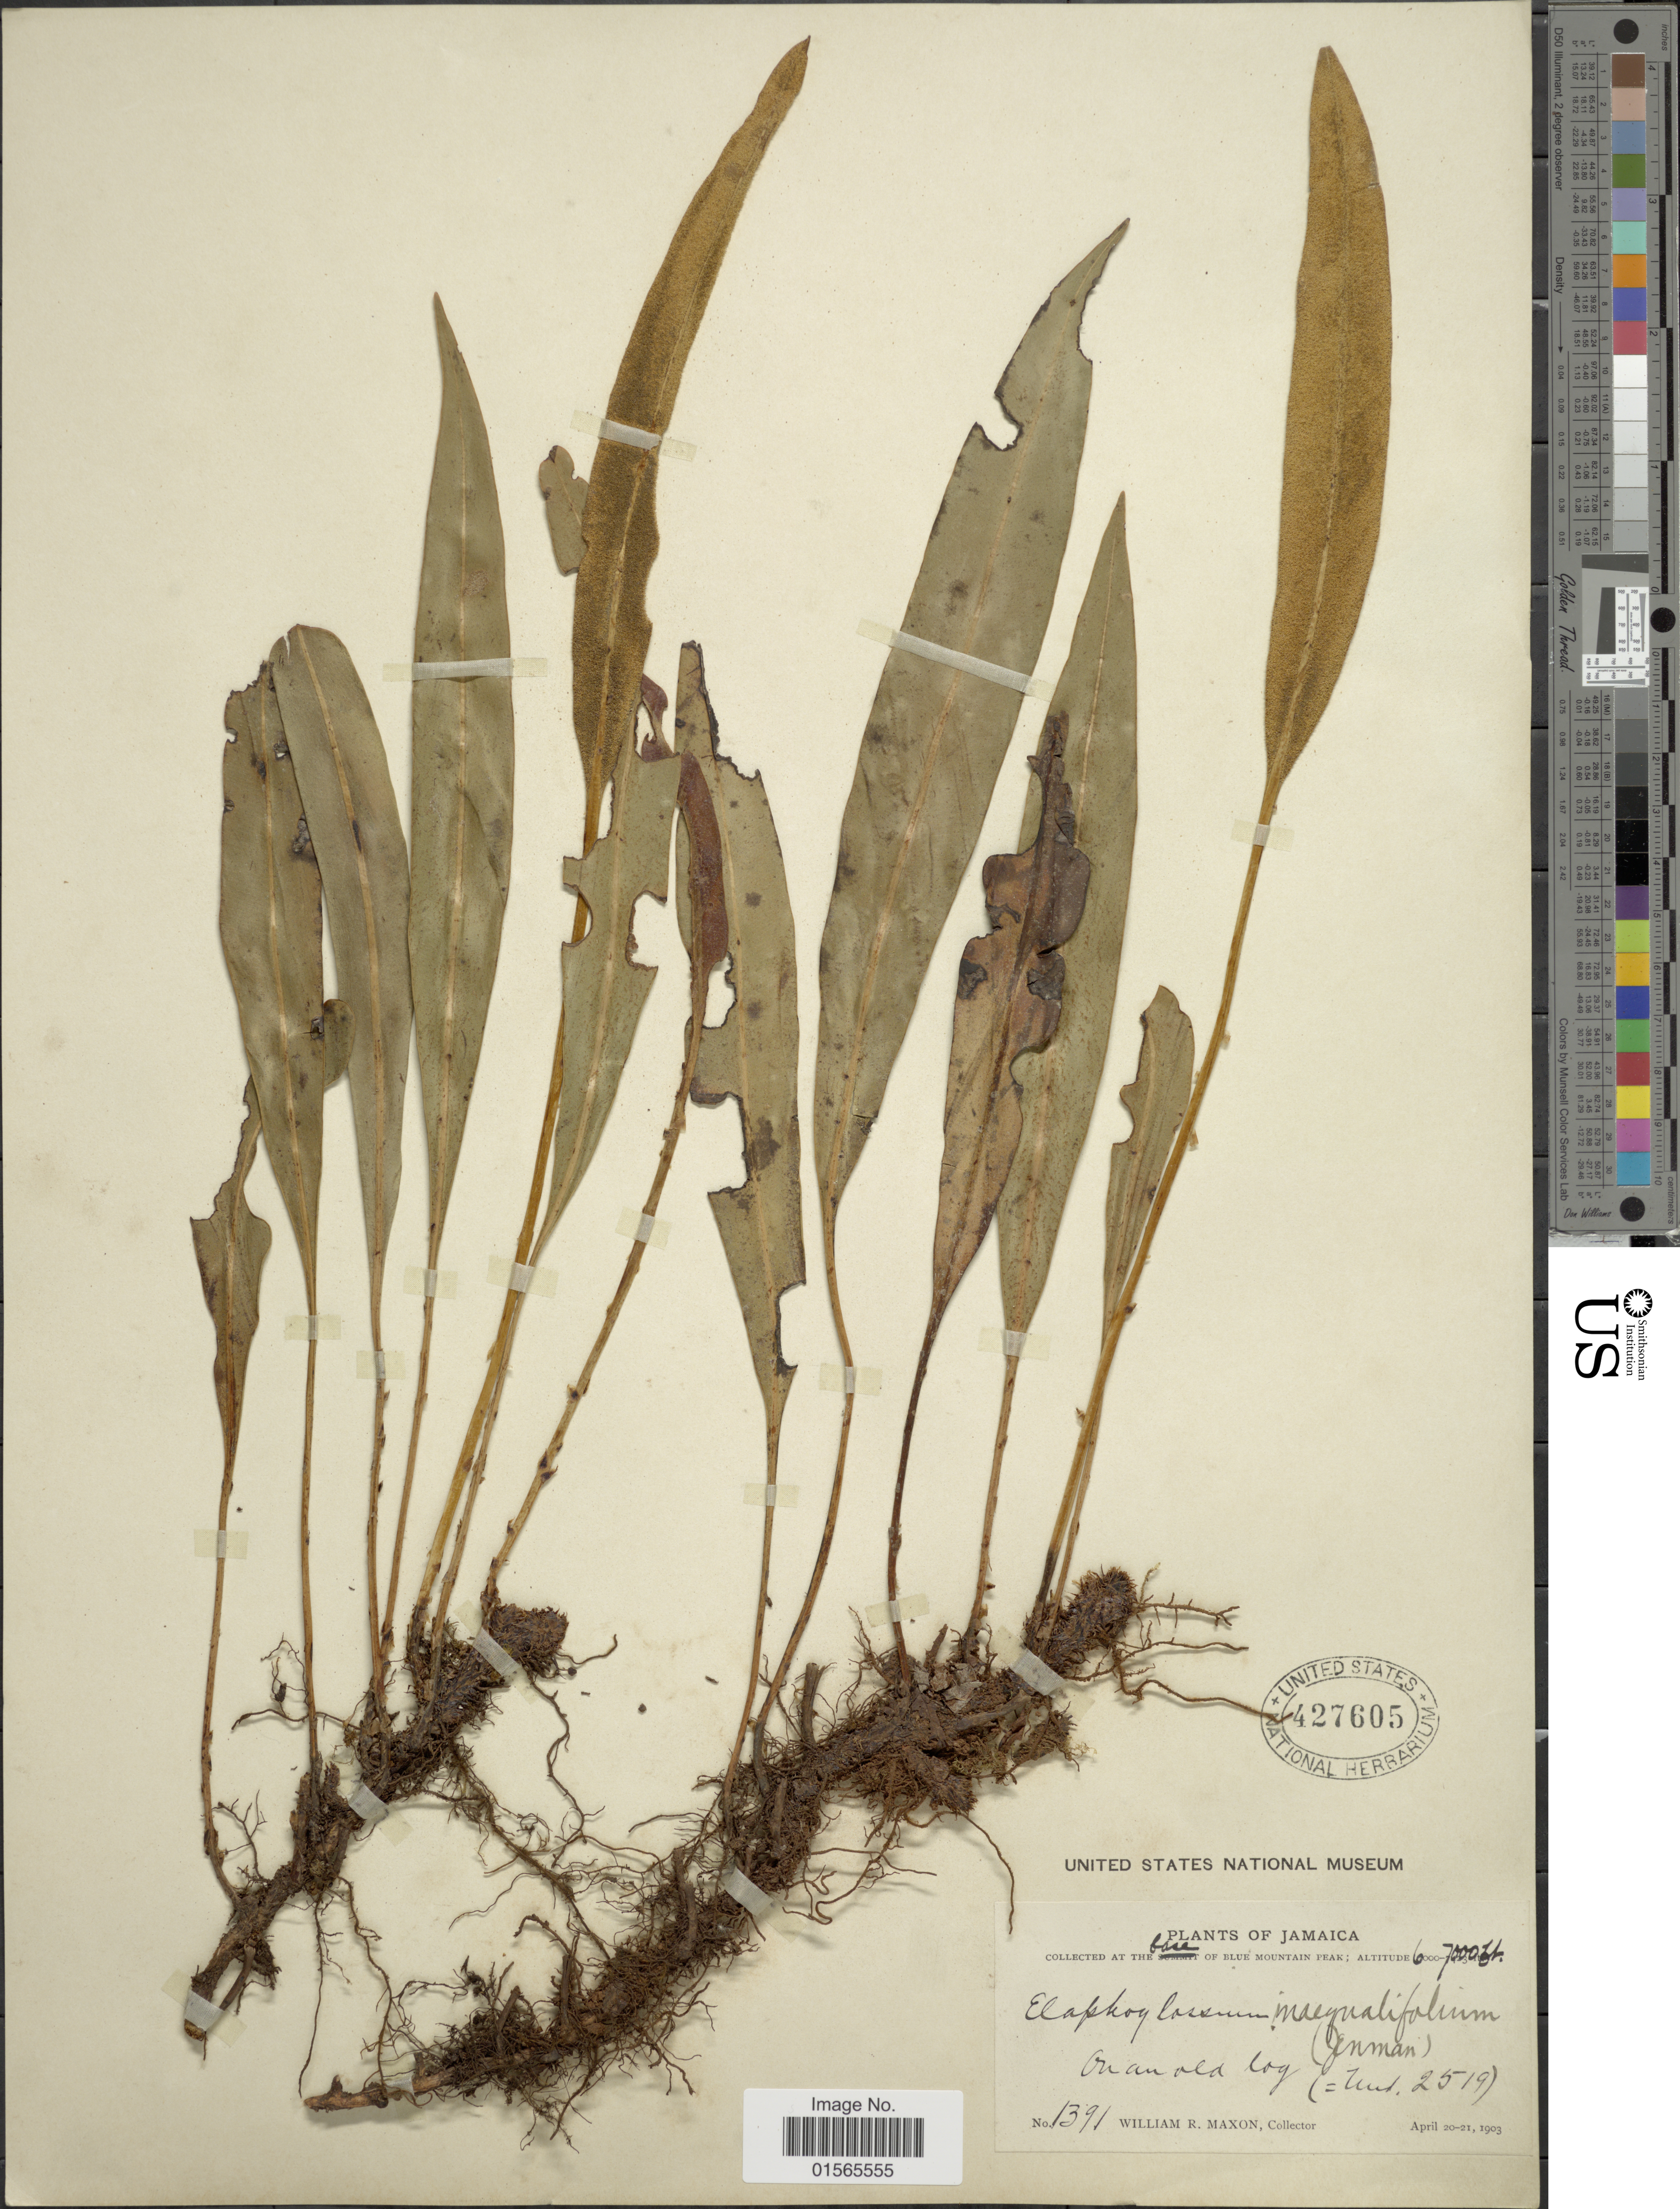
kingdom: Plantae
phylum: Tracheophyta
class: Polypodiopsida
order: Polypodiales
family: Dryopteridaceae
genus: Elaphoglossum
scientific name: Elaphoglossum inaequalifolium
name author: (Jenman) C. Chr.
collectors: W. R. Maxon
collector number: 1391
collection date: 1903-04-20/1903-04-21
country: Jamaica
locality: At the base of Blue Mountain Peak, On an old log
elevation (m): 1829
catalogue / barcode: US 427605